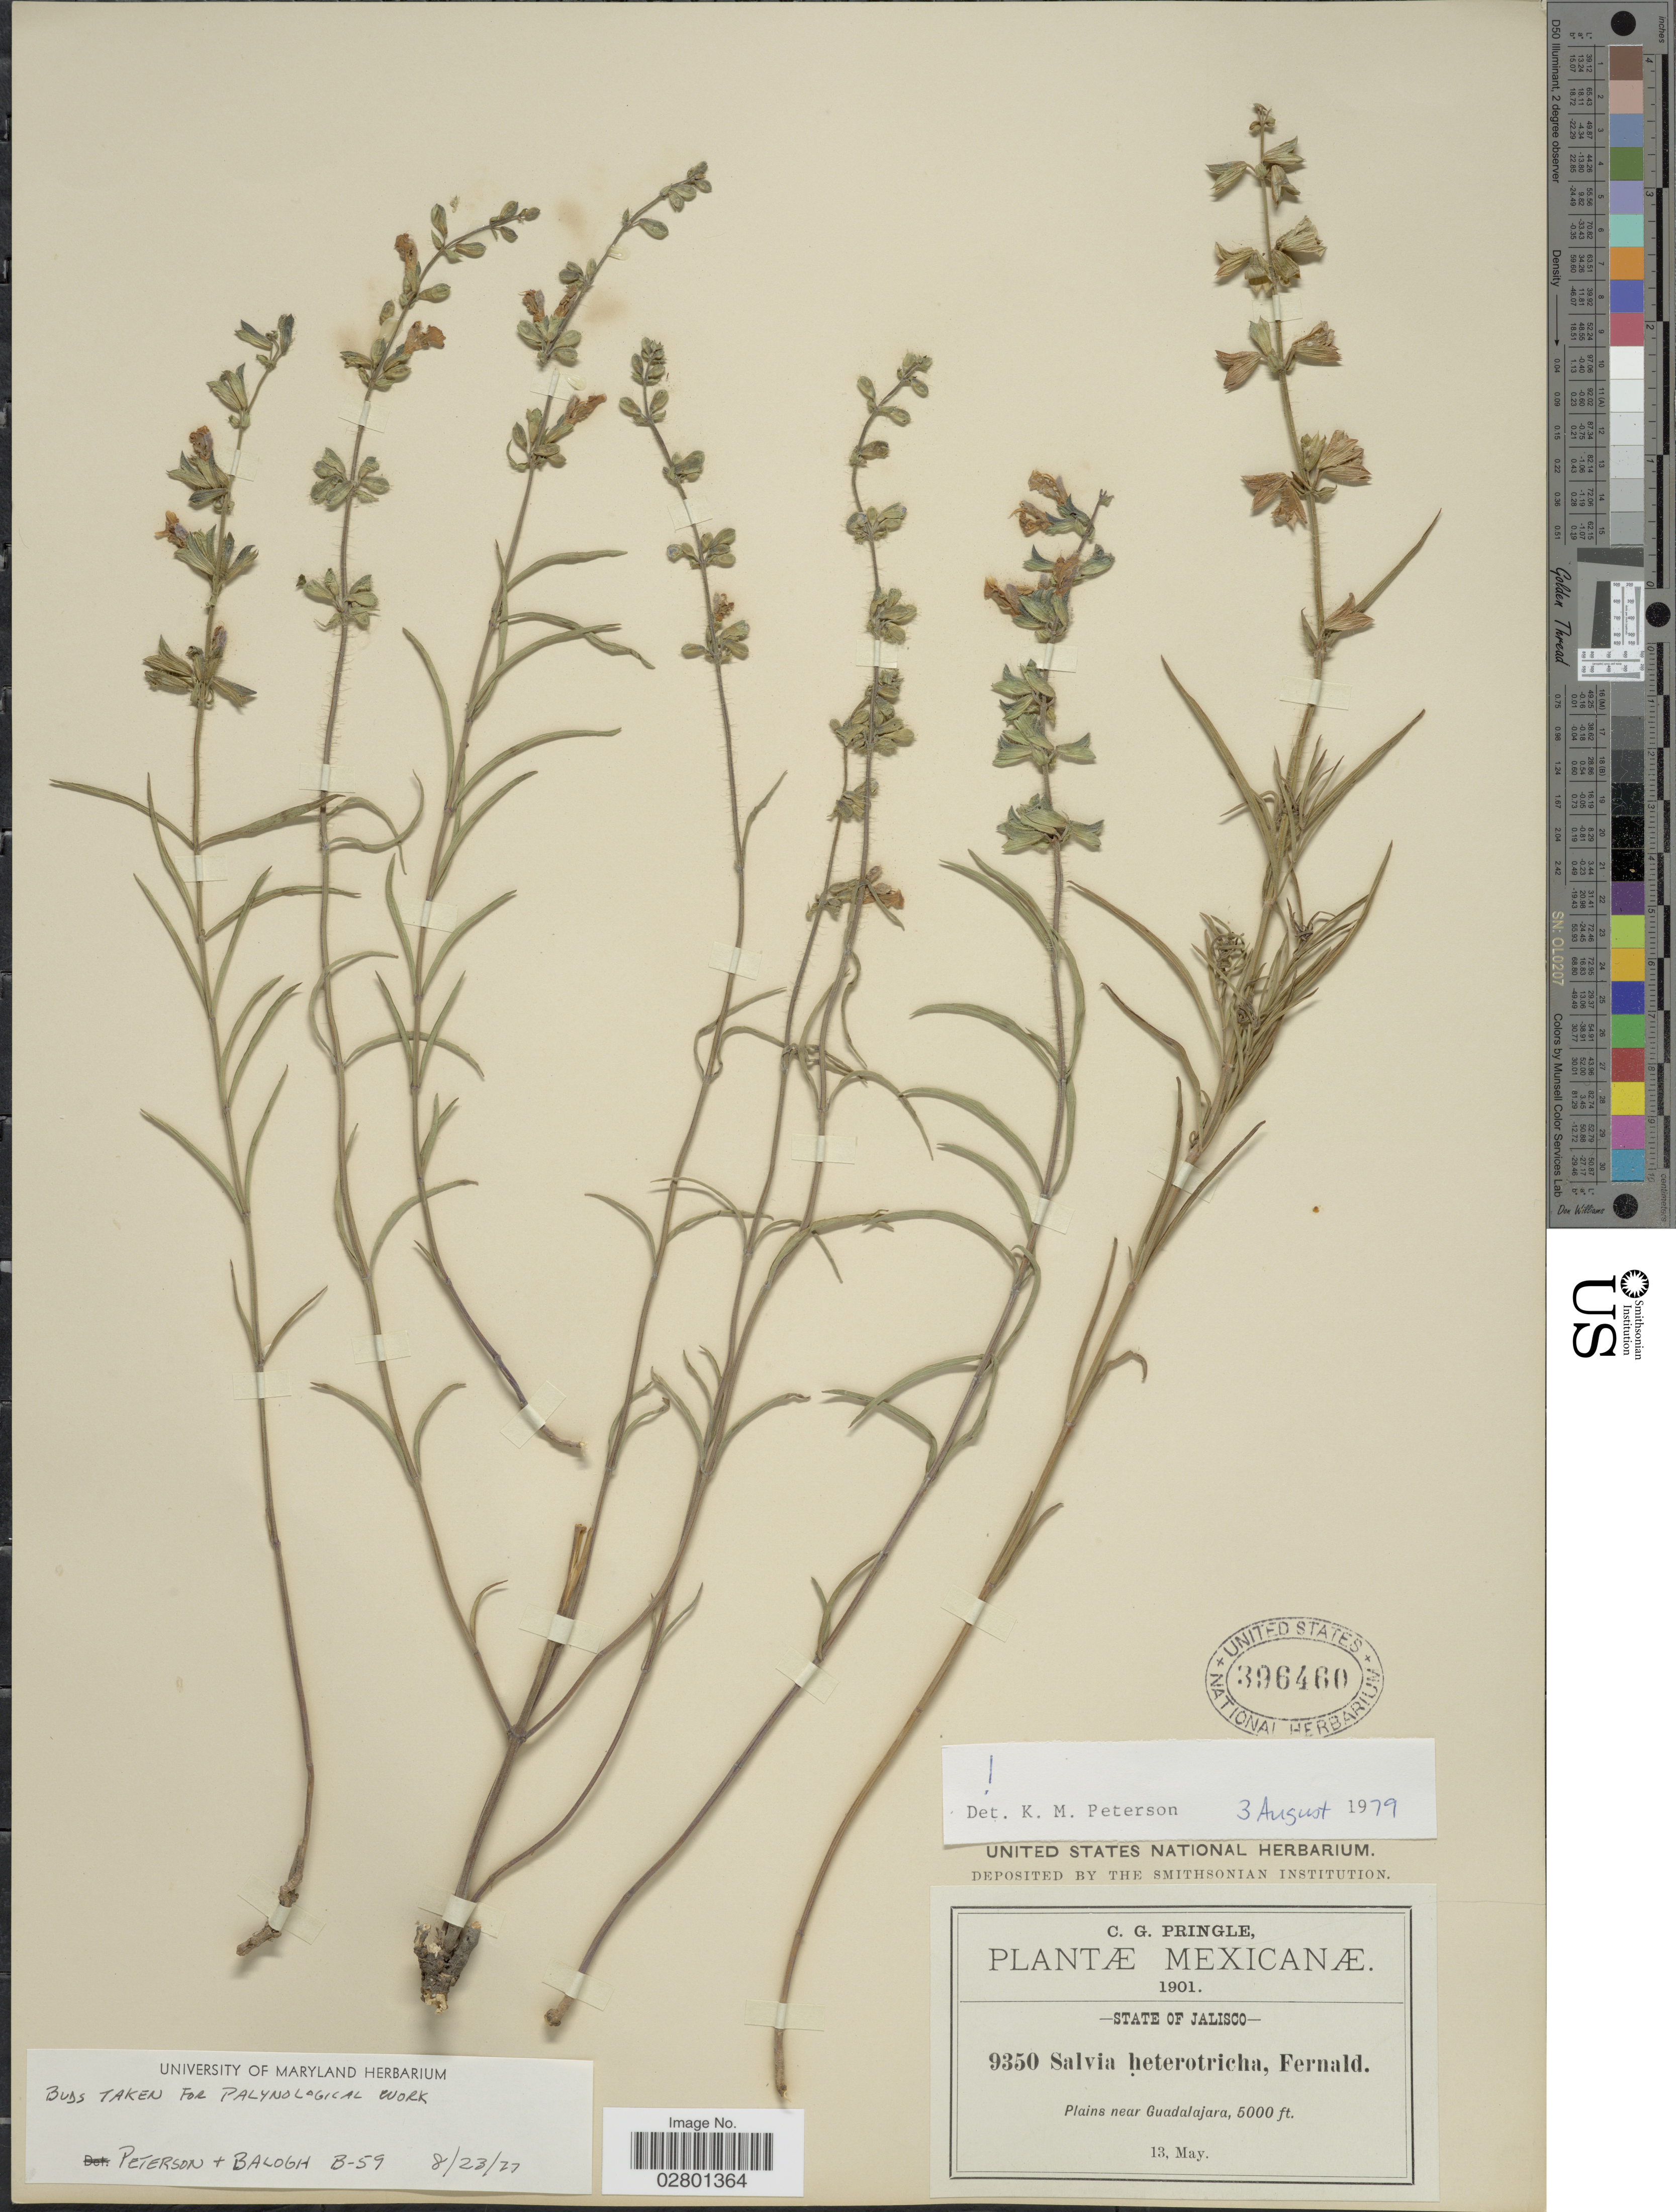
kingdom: Plantae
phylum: Tracheophyta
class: Magnoliopsida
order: Lamiales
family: Lamiaceae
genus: Salvia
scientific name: Salvia heterotricha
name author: Fernald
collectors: C. G. Pringle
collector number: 9350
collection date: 1901-05-13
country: Mexico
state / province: Jalisco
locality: Mexicanæ. Plains near Guadalajara.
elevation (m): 1524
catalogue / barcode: US 396460